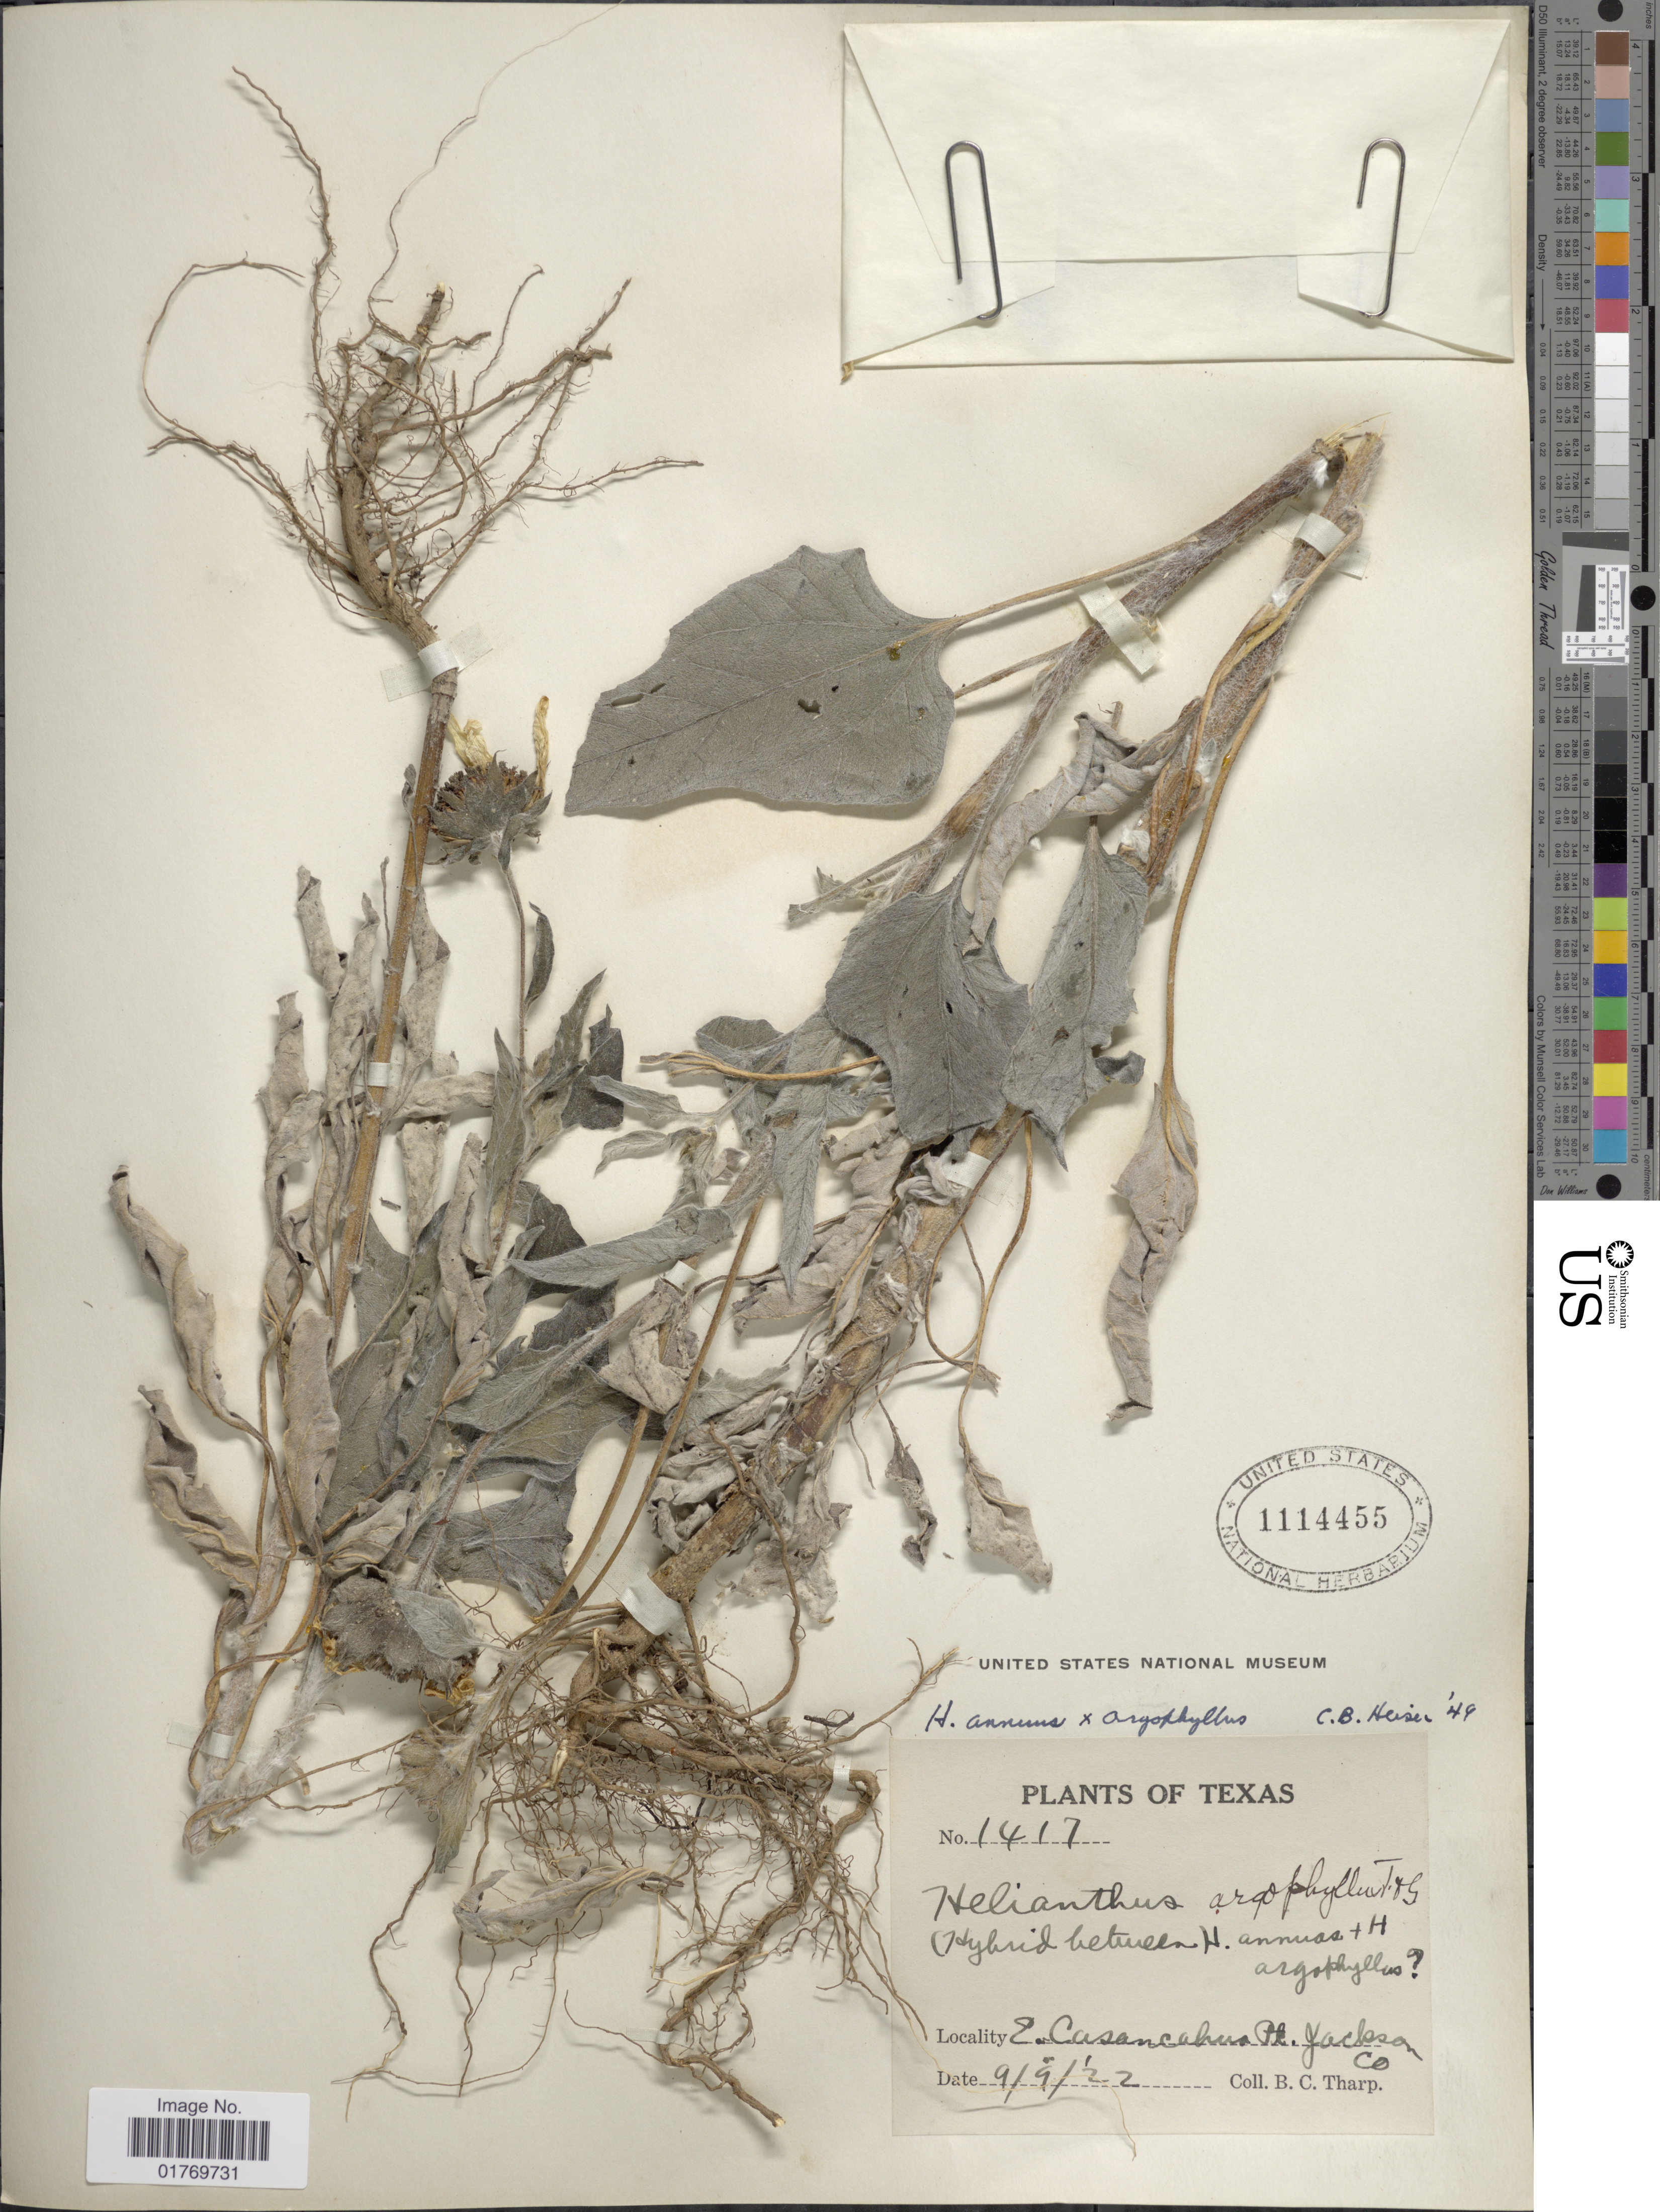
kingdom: Plantae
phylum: Tracheophyta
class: Magnoliopsida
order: Asterales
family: Asteraceae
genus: Helianthus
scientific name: Helianthus argophyllus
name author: Torr. & A. Gray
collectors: B. C. Tharp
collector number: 1417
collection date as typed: Transcribed d/m/y: 9/9/22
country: United States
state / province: Texas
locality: E. Casancahua Pt. Jackson Co.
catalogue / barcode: US 1114455